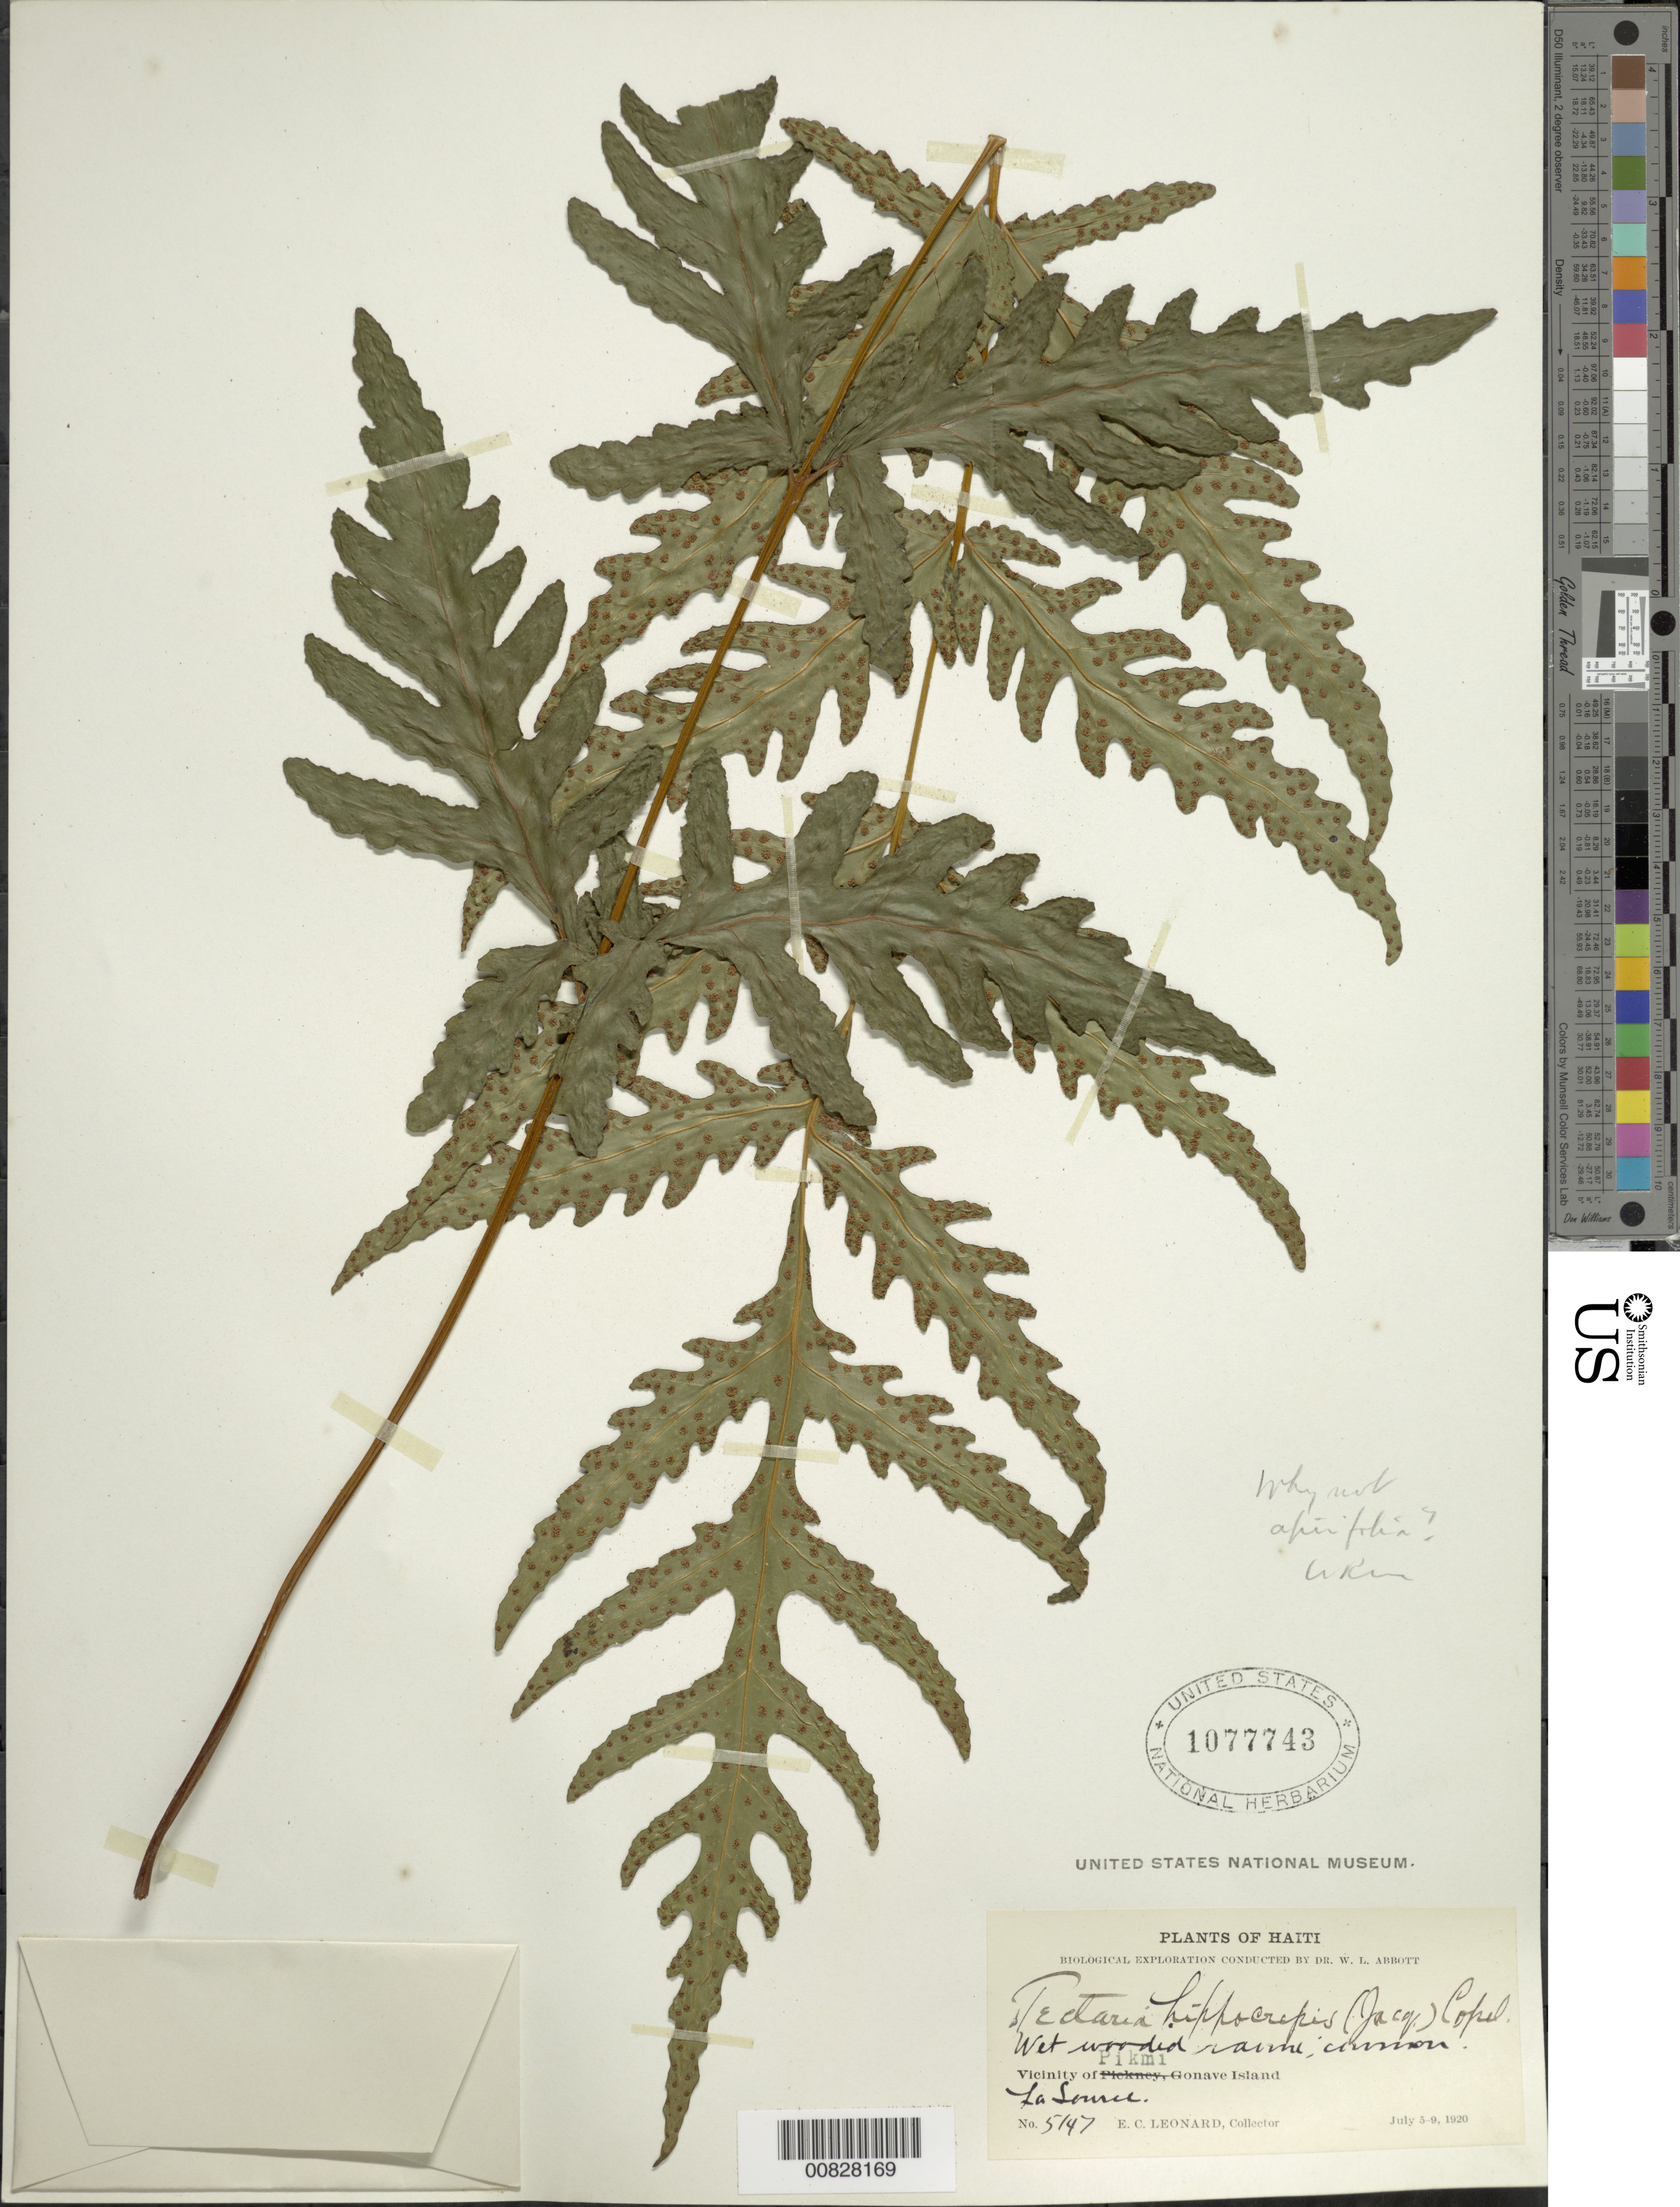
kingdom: Plantae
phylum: Tracheophyta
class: Polypodiopsida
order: Polypodiales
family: Tectariaceae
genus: Tectaria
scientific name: Tectaria cicutaria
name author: (L.) Copel.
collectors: E. C. Leonard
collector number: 5147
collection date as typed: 05 Jul 1920 to 09 Jul 1920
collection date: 1920-07-05/1920-07-09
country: Haiti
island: Hispaniola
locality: Gonave Island, Pikmi, La Source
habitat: Wet wooded ravine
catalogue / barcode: US 1077743